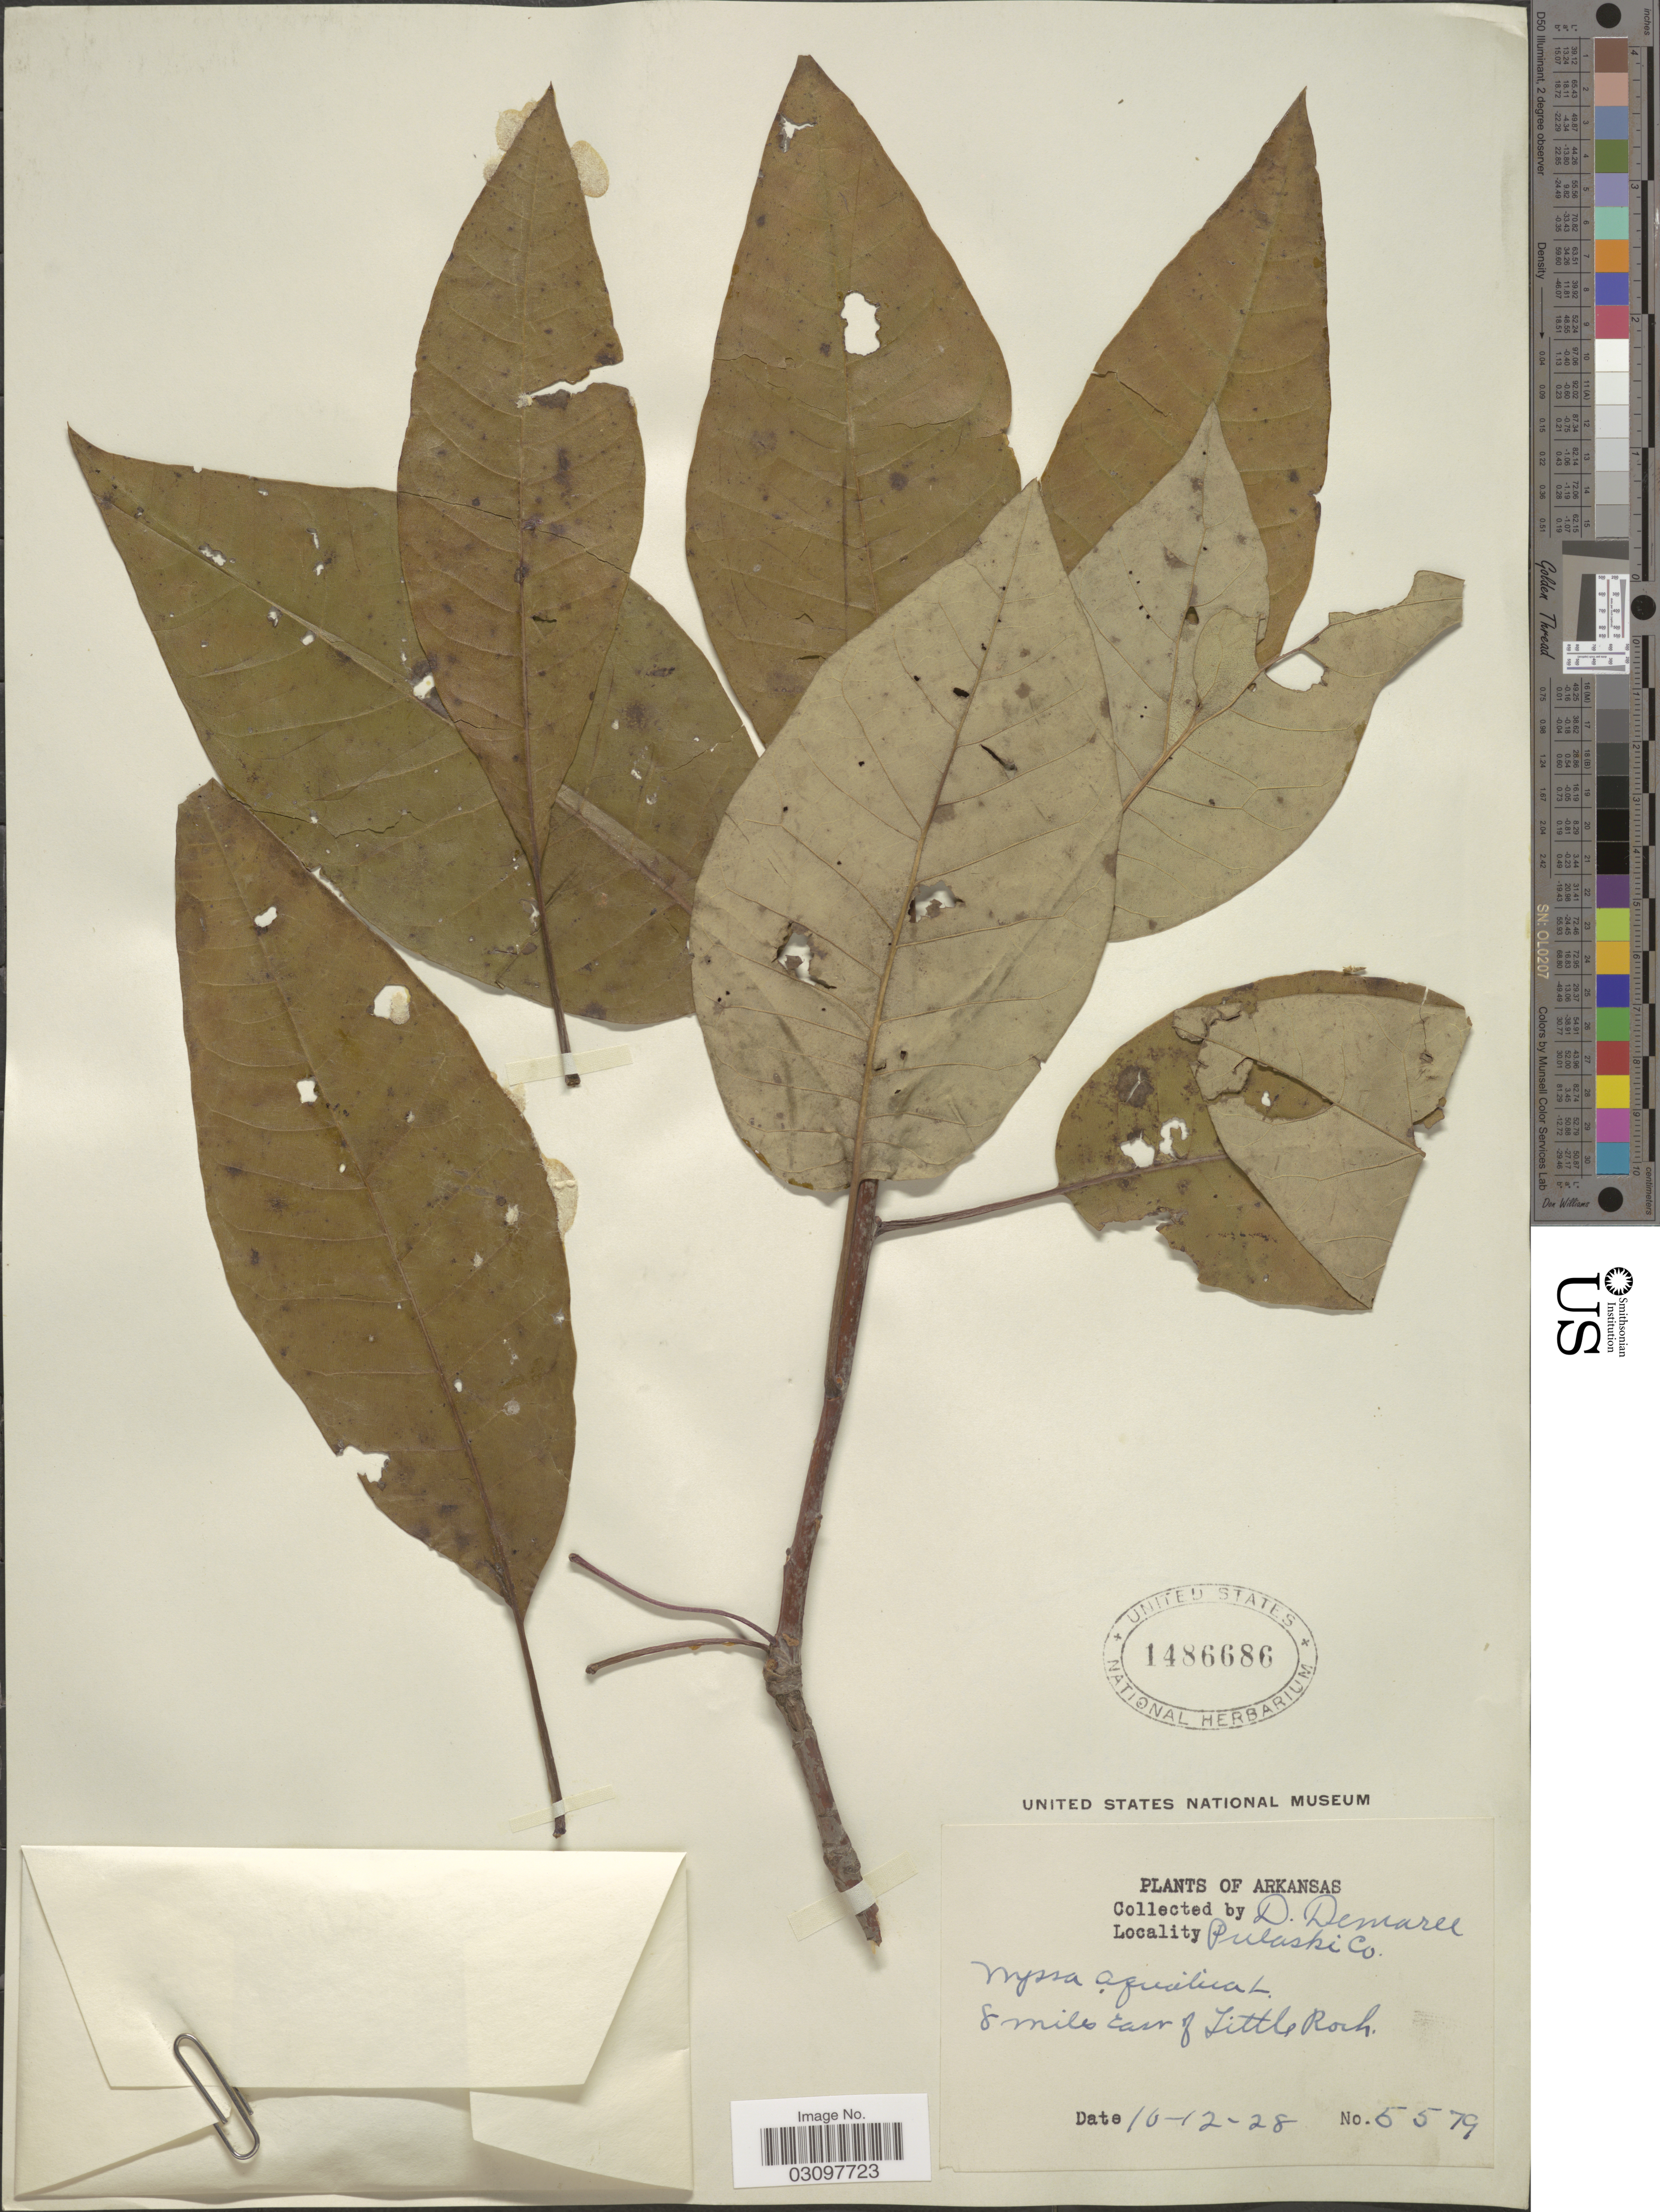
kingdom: Plantae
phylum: Tracheophyta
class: Magnoliopsida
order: Cornales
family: Nyssaceae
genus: Nyssa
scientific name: Nyssa aquatica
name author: L.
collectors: D. Demaree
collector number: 5579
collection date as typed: Transcribed d/m/y: 12/10/28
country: United States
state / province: Arkansas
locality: Pulaski Co. 8 miles East of Little Rock.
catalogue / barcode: US 1486686